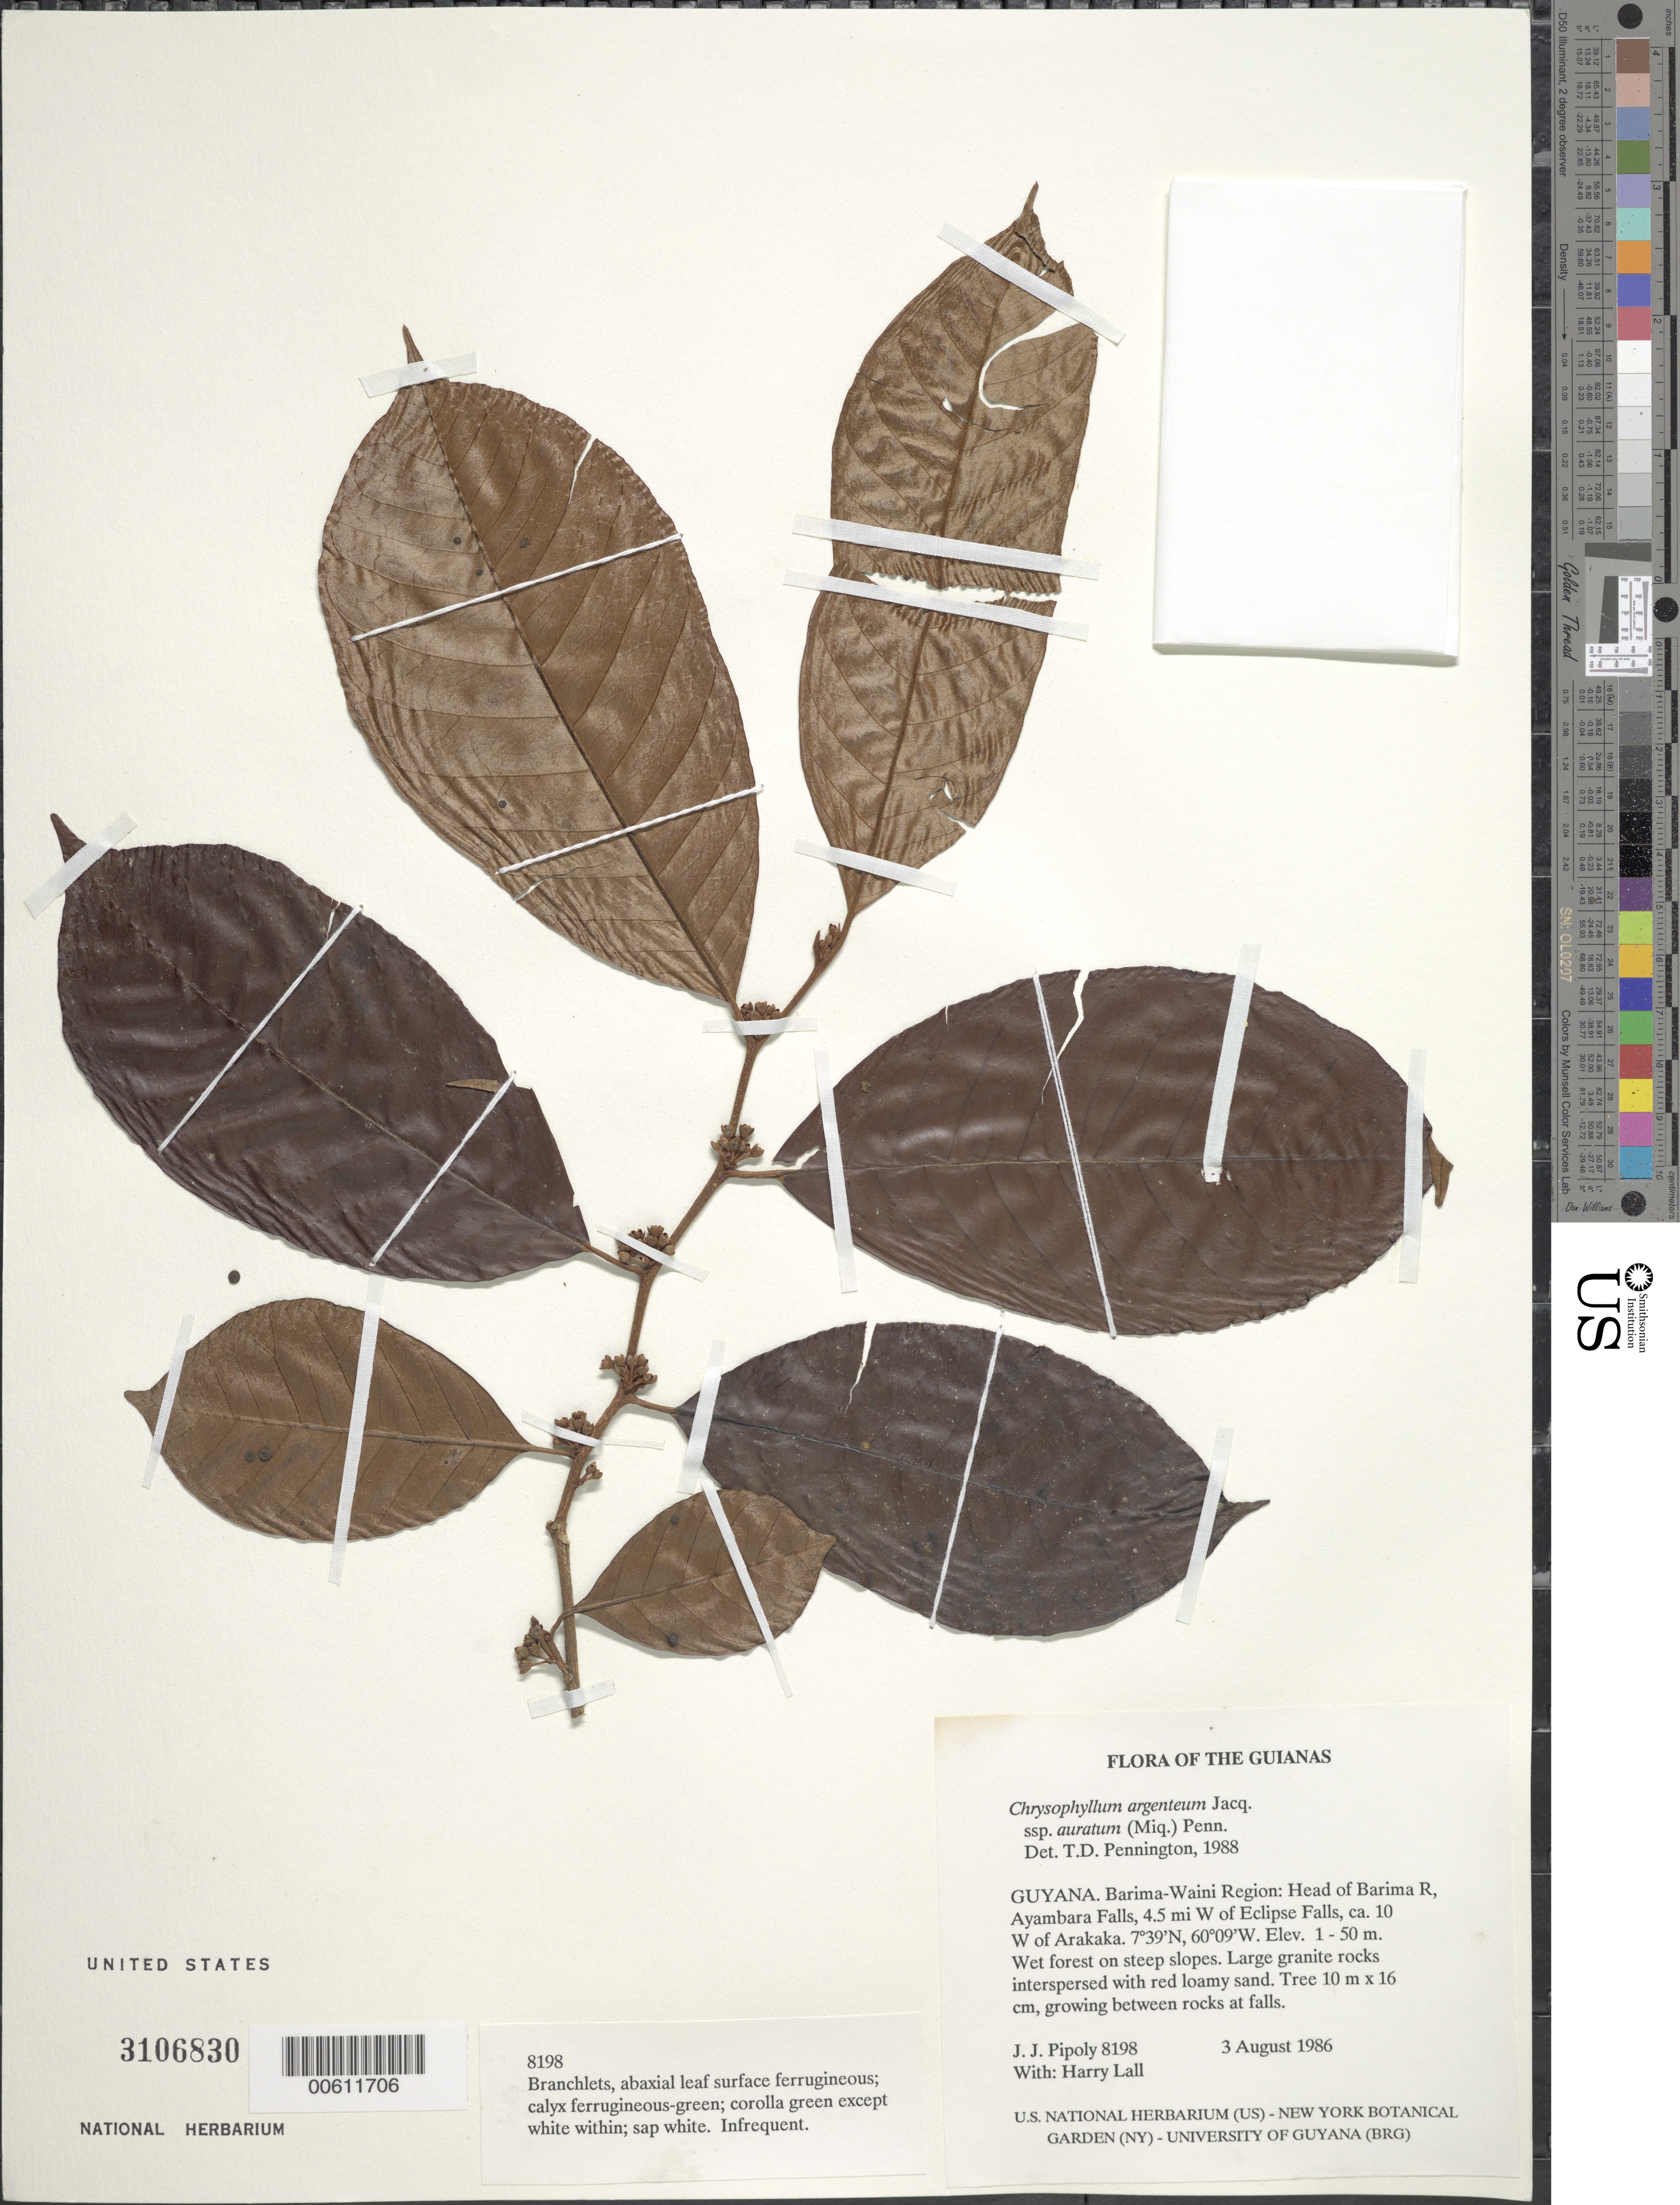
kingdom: Plantae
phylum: Tracheophyta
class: Magnoliopsida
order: Ericales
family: Sapotaceae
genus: Chrysophyllum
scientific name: Chrysophyllum argenteum subsp. auratum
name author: (Miq.) T.D. Penn.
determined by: Pennington, T. D., (K)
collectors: J. J. Pipoly & H. Lall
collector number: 8198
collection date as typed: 3 August 1986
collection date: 1986-08-03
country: Guyana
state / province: Barima-Waini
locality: Head of Barima R, Ayambara Falls, 4.5 mi W of Eclipse Falls, ca. 10 W of Arakaka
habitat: Wet forest on large granite rocks, interspersed with red loamy sand, on steep slopes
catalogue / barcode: US 3106830